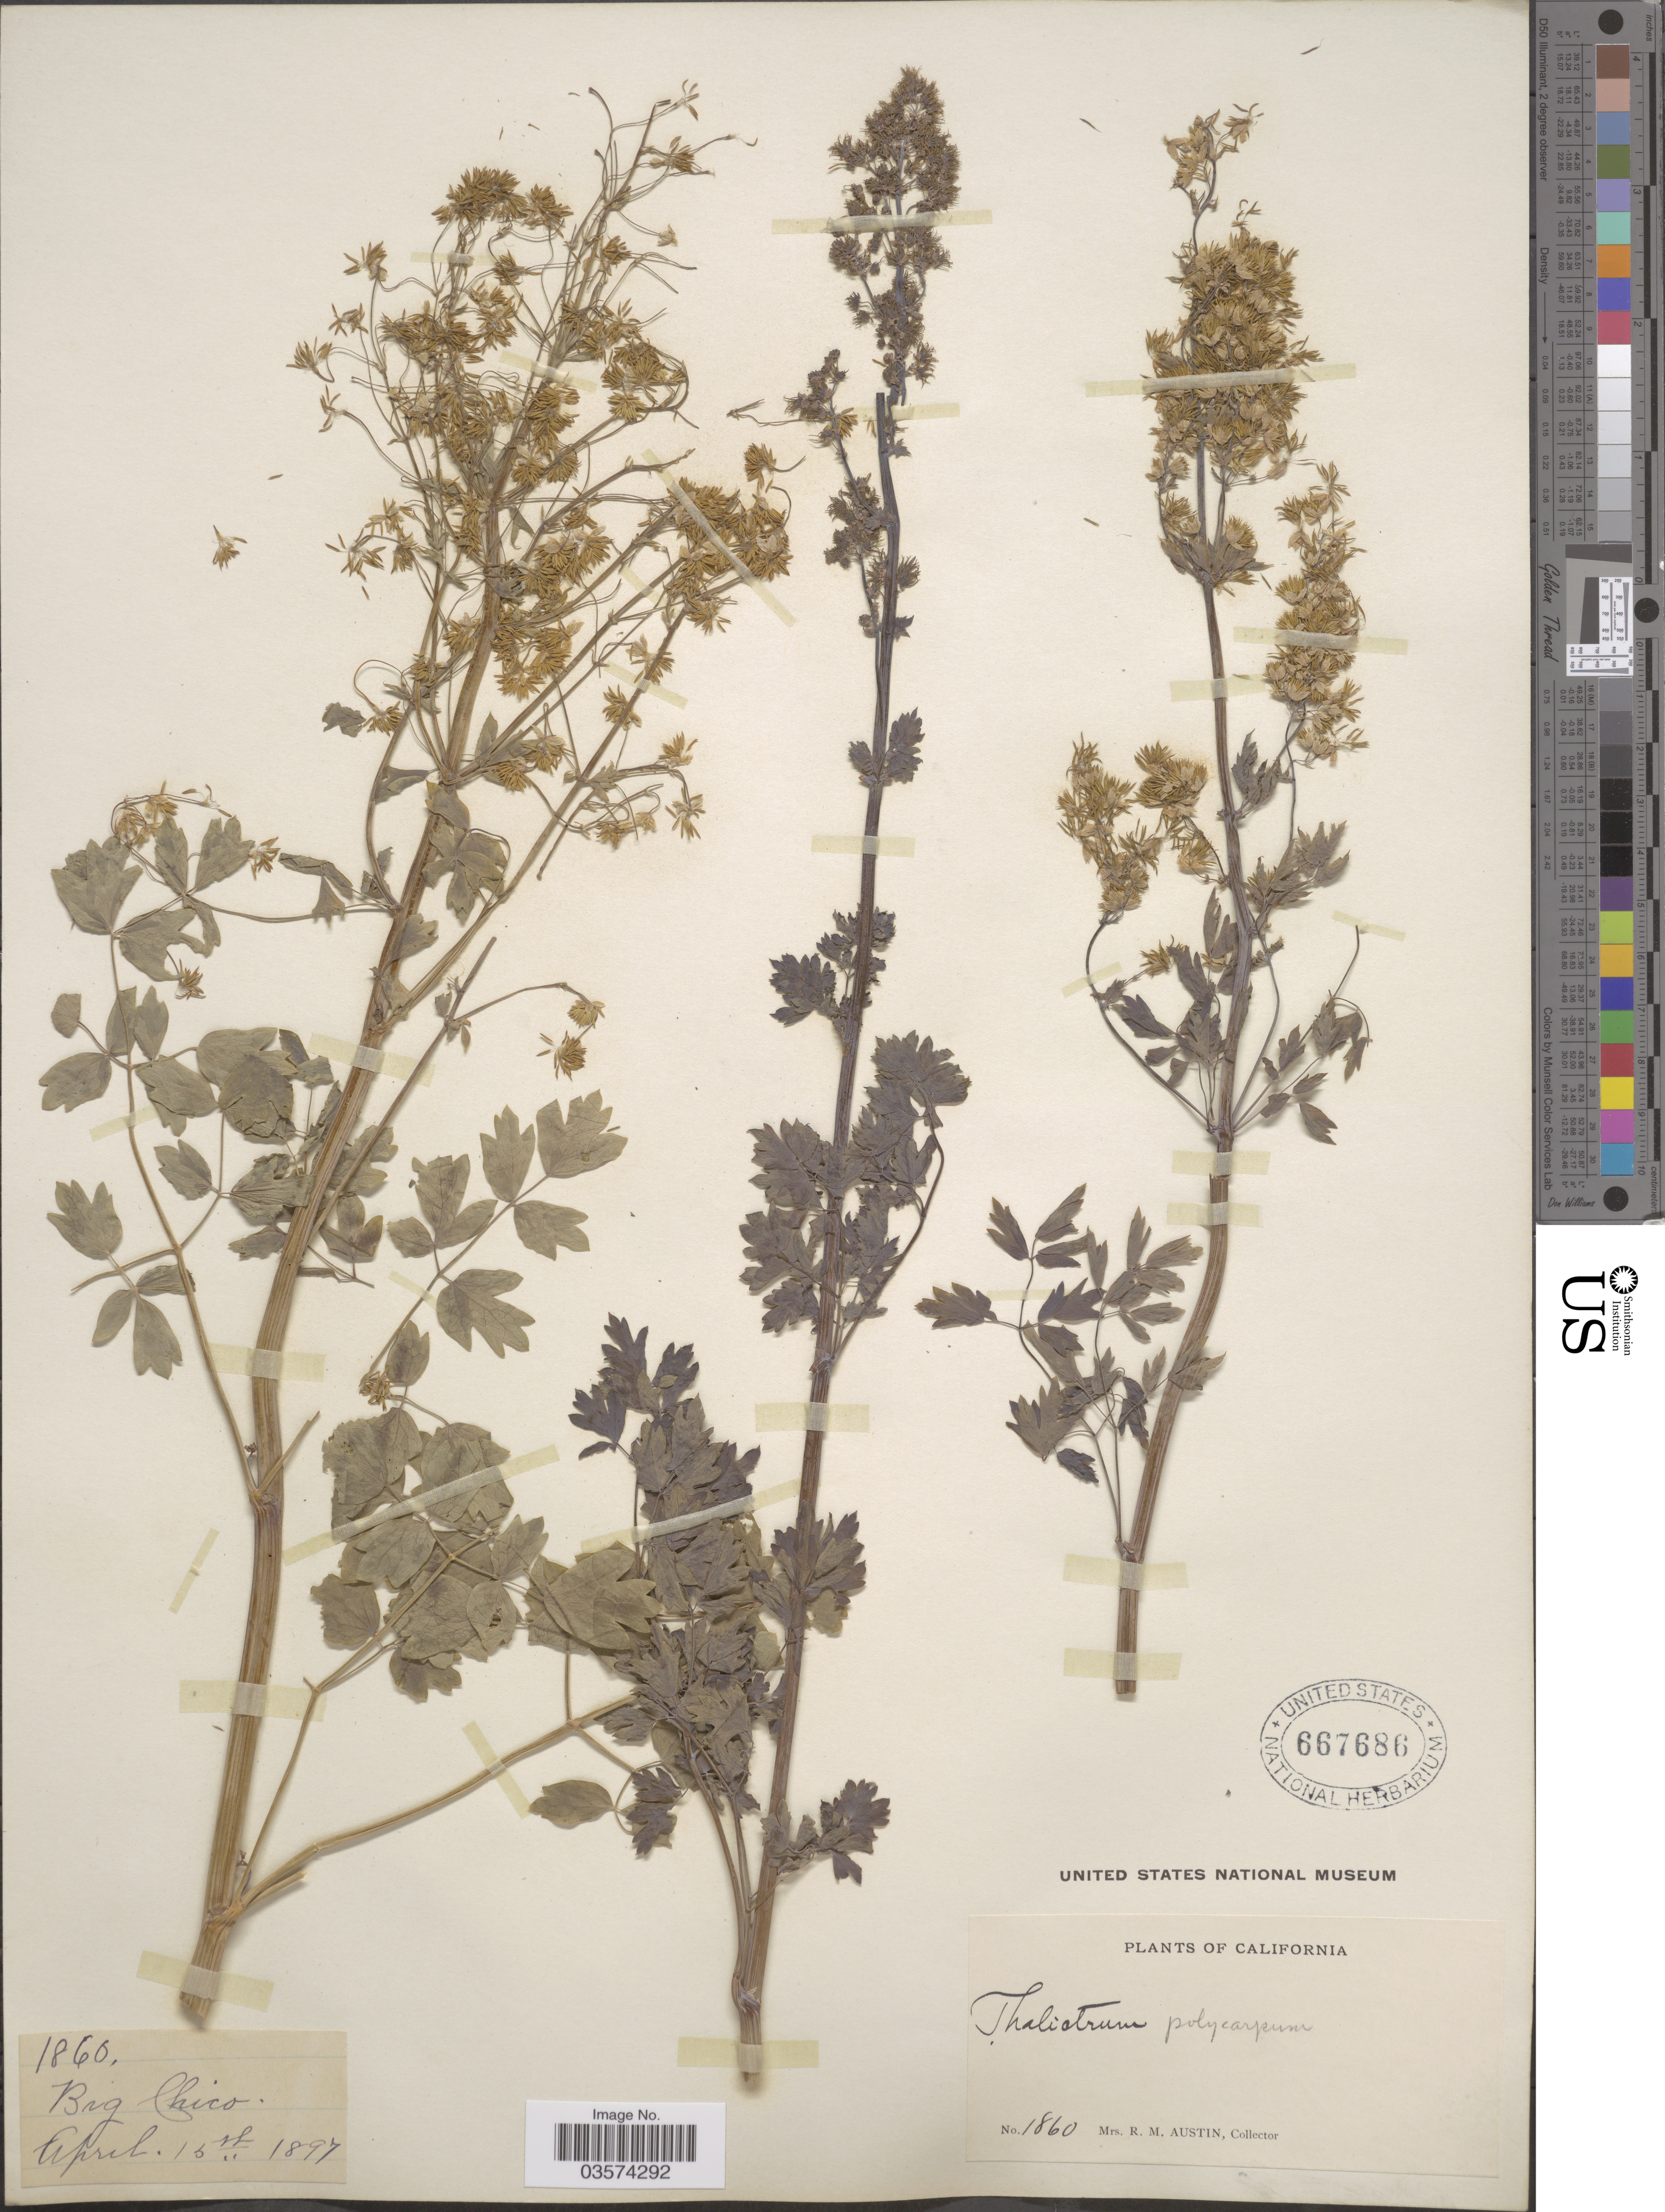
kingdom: Plantae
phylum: Tracheophyta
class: Magnoliopsida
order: Ranunculales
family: Ranunculaceae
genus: Thalictrum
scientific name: Thalictrum polycarpum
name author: (Torr.) S. Watson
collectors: R. Austin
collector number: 1860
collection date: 1897-04-15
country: United States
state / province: California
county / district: Butte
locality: Big Chico.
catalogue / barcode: US 667686